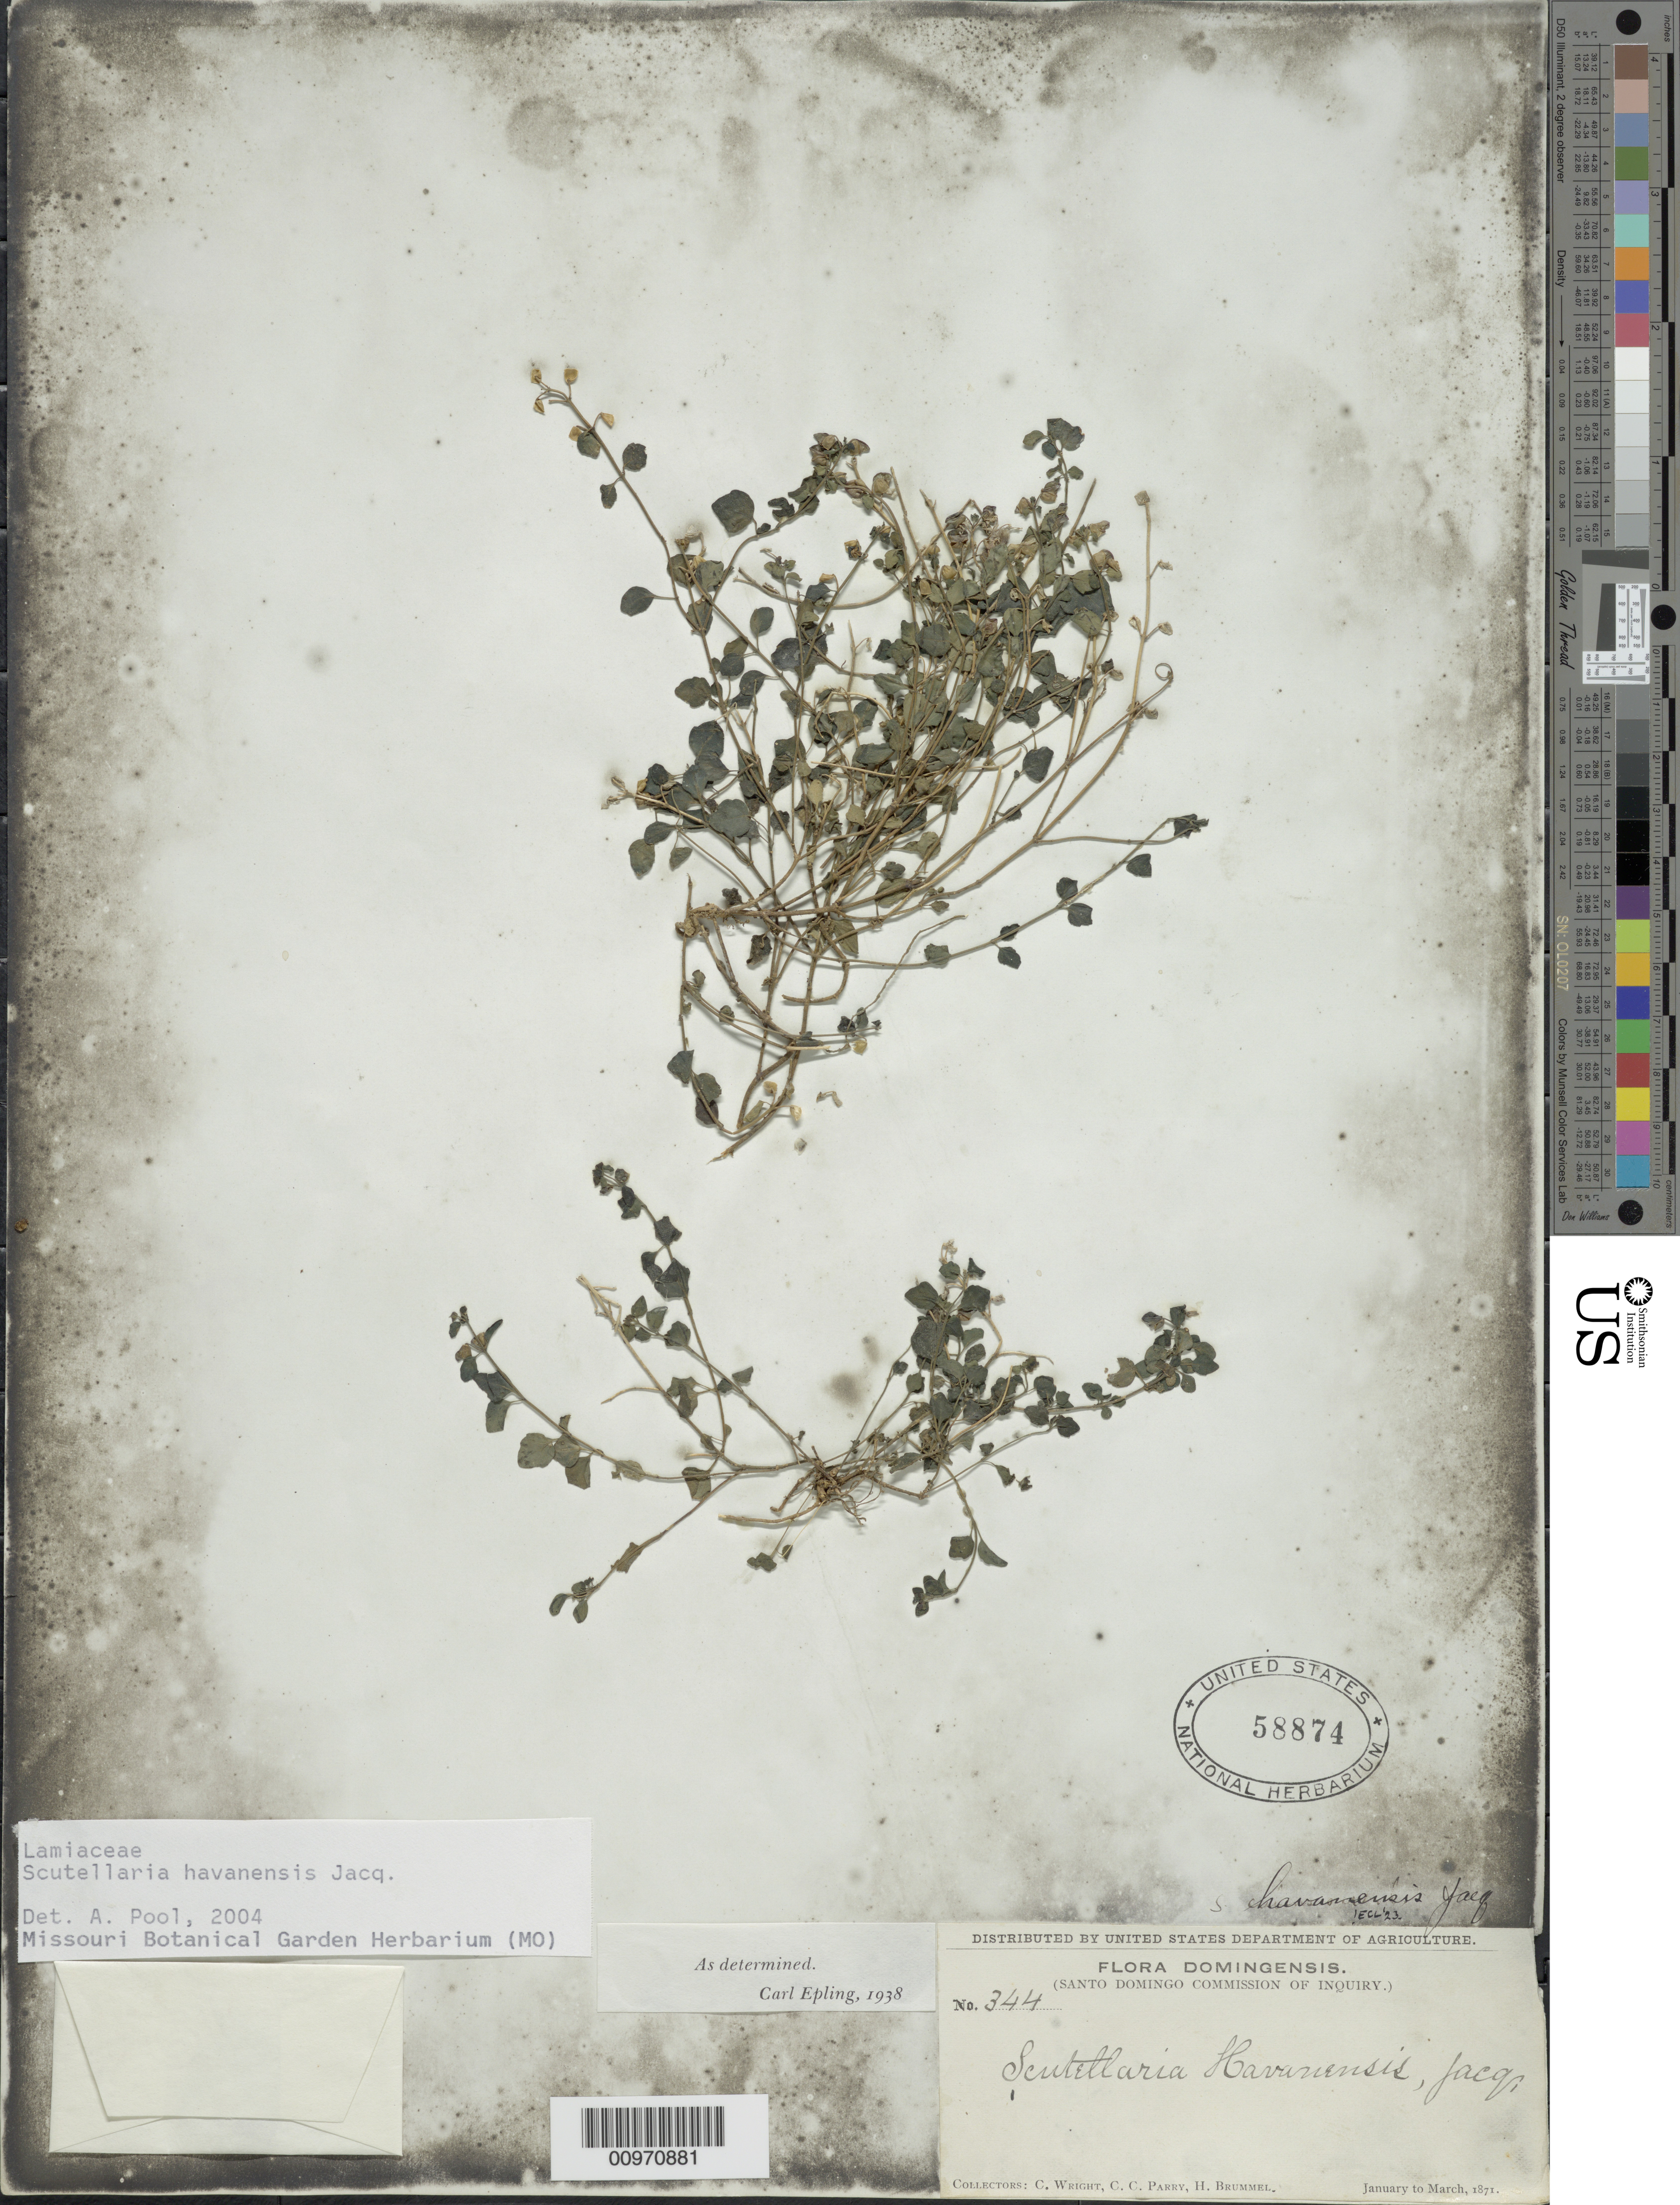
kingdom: Plantae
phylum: Tracheophyta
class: Magnoliopsida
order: Lamiales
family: Lamiaceae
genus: Scutellaria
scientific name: Scutellaria havanensis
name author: Jacq.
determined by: Pool, A., (MO), Missouri Botanical Garden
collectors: C. Wright, C. C. Parry & H. Brummel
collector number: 344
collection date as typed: Jan 1871 to -- Mar 1871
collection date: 1871-01/1871-03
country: Dominican Republic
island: Hispaniola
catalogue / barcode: US 58874